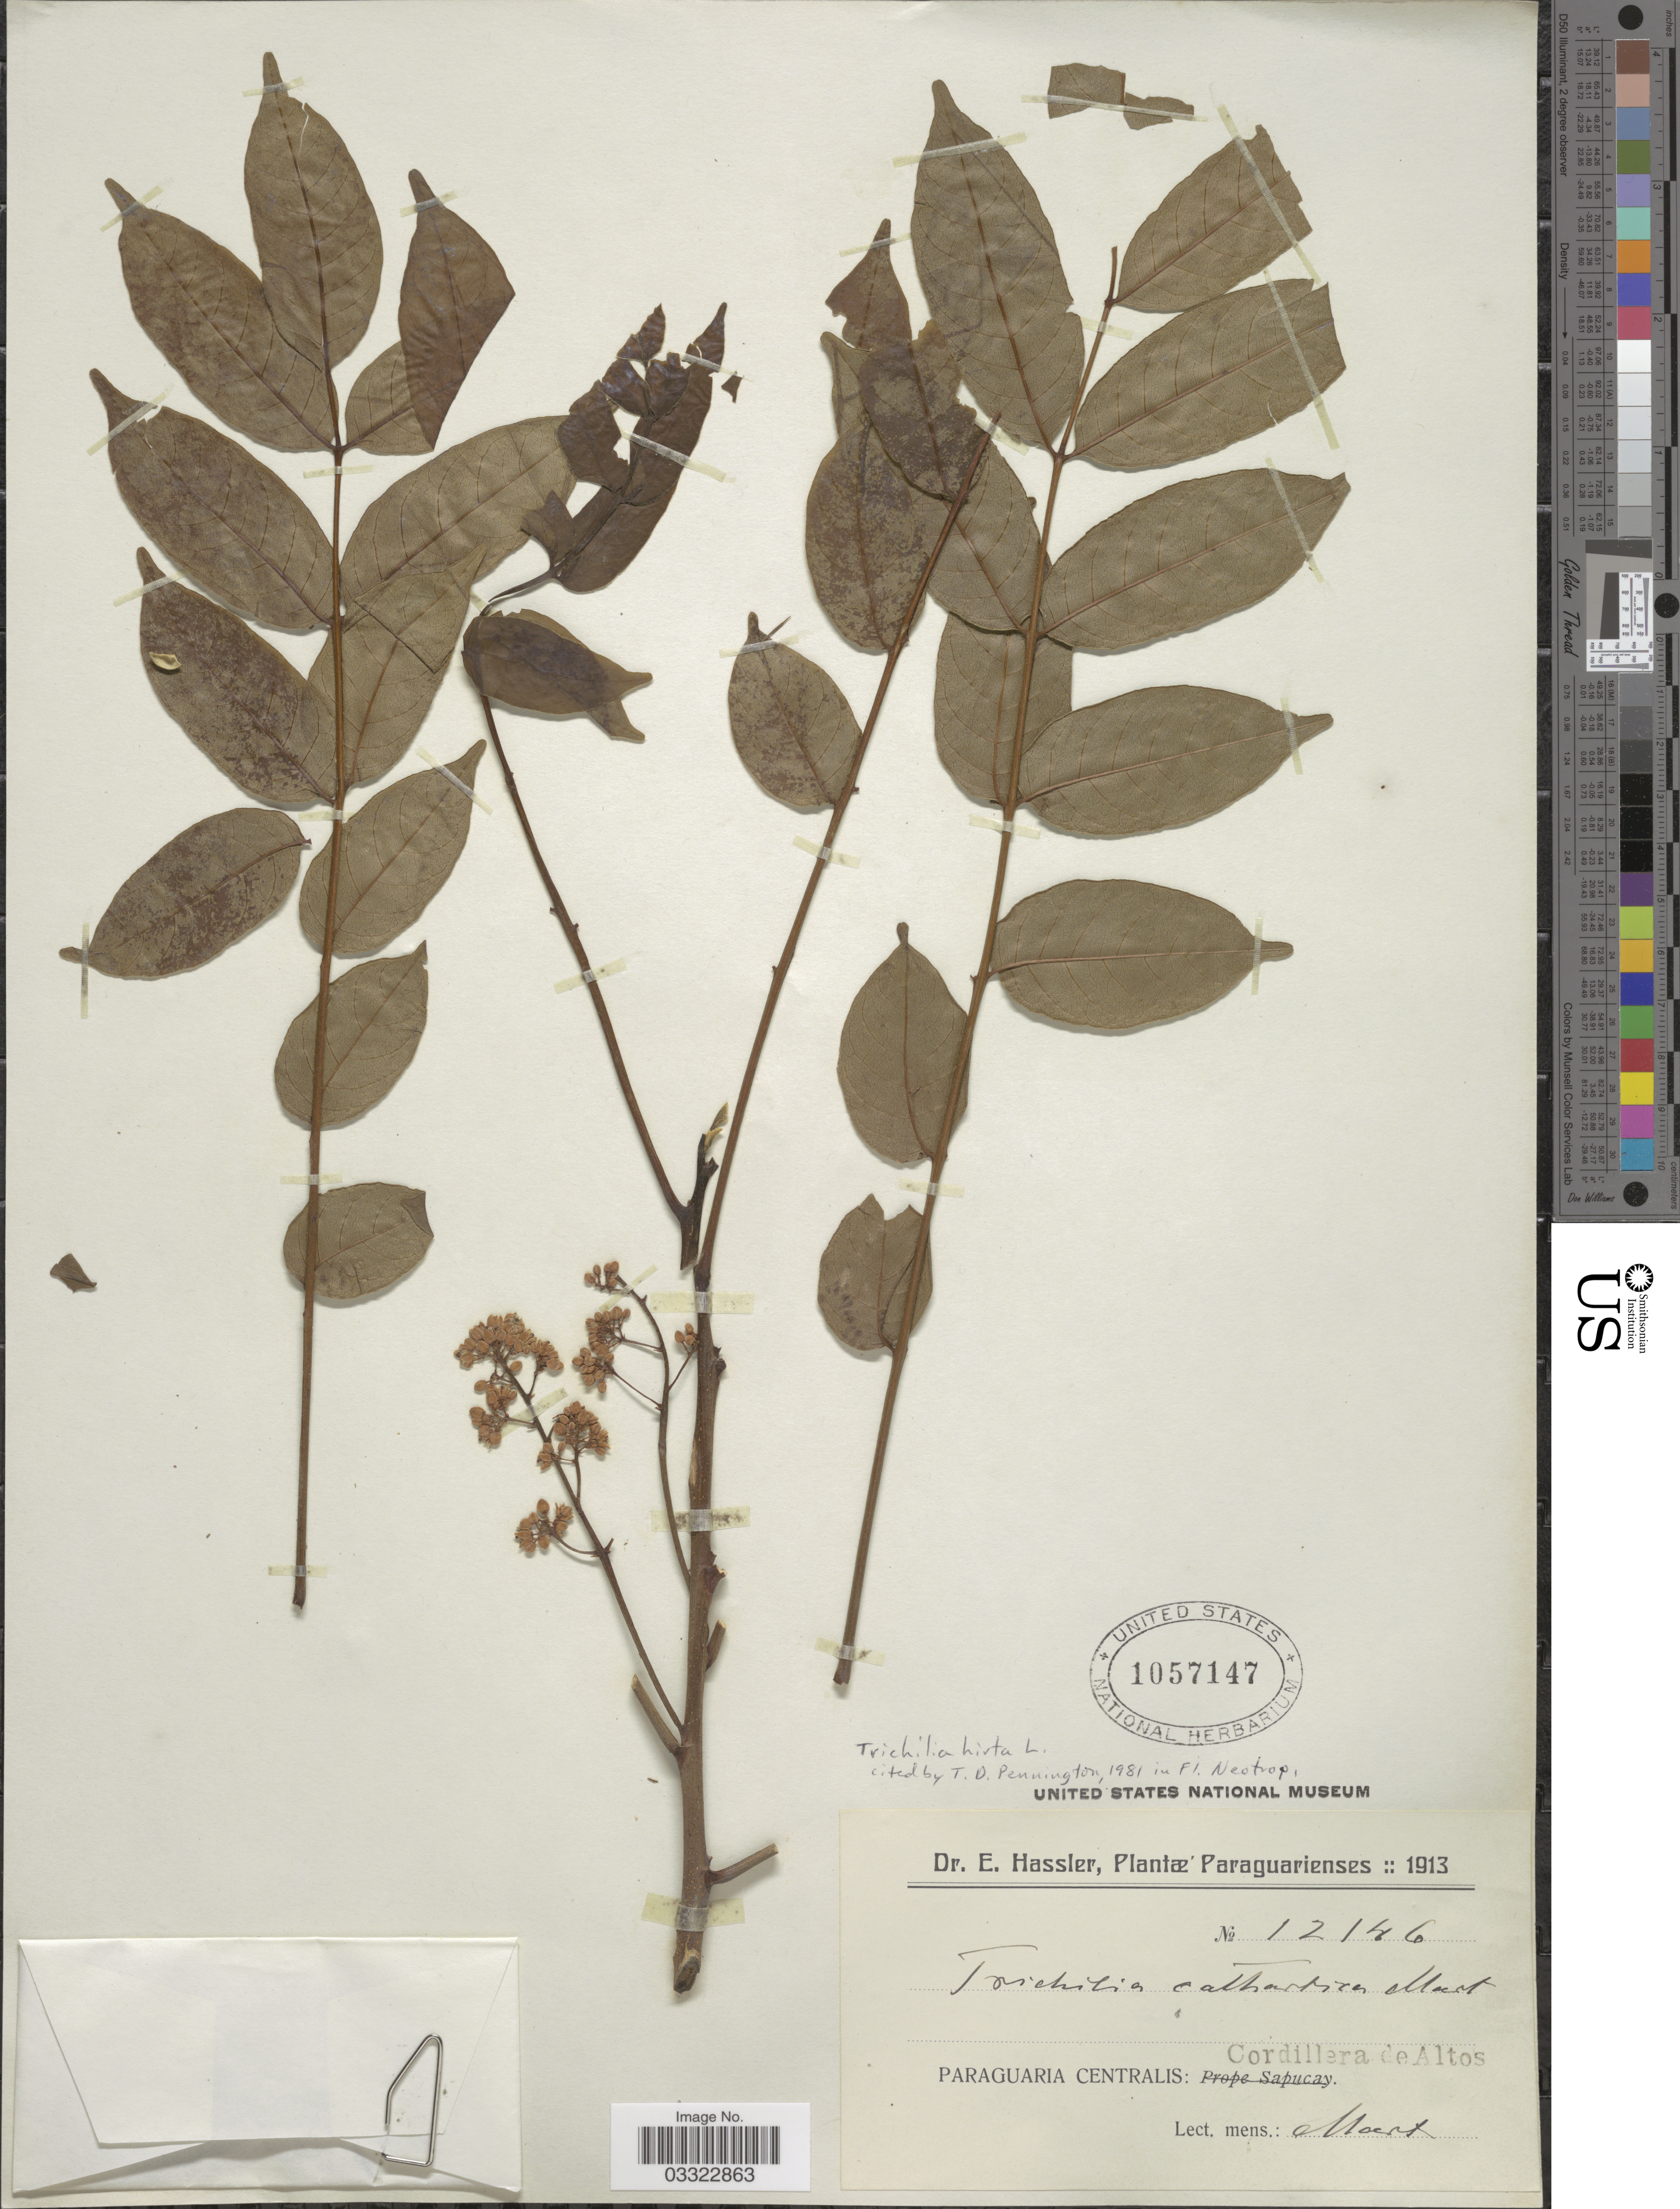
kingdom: Plantae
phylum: Tracheophyta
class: Magnoliopsida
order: Sapindales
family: Meliaceae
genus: Trichilia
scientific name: Trichilia hirta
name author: L.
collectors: E. Hassler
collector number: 12146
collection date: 1913-03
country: Paraguay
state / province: Paraguari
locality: Paraguaria Centralis: Cordillera de Altos.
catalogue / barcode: US 1057147